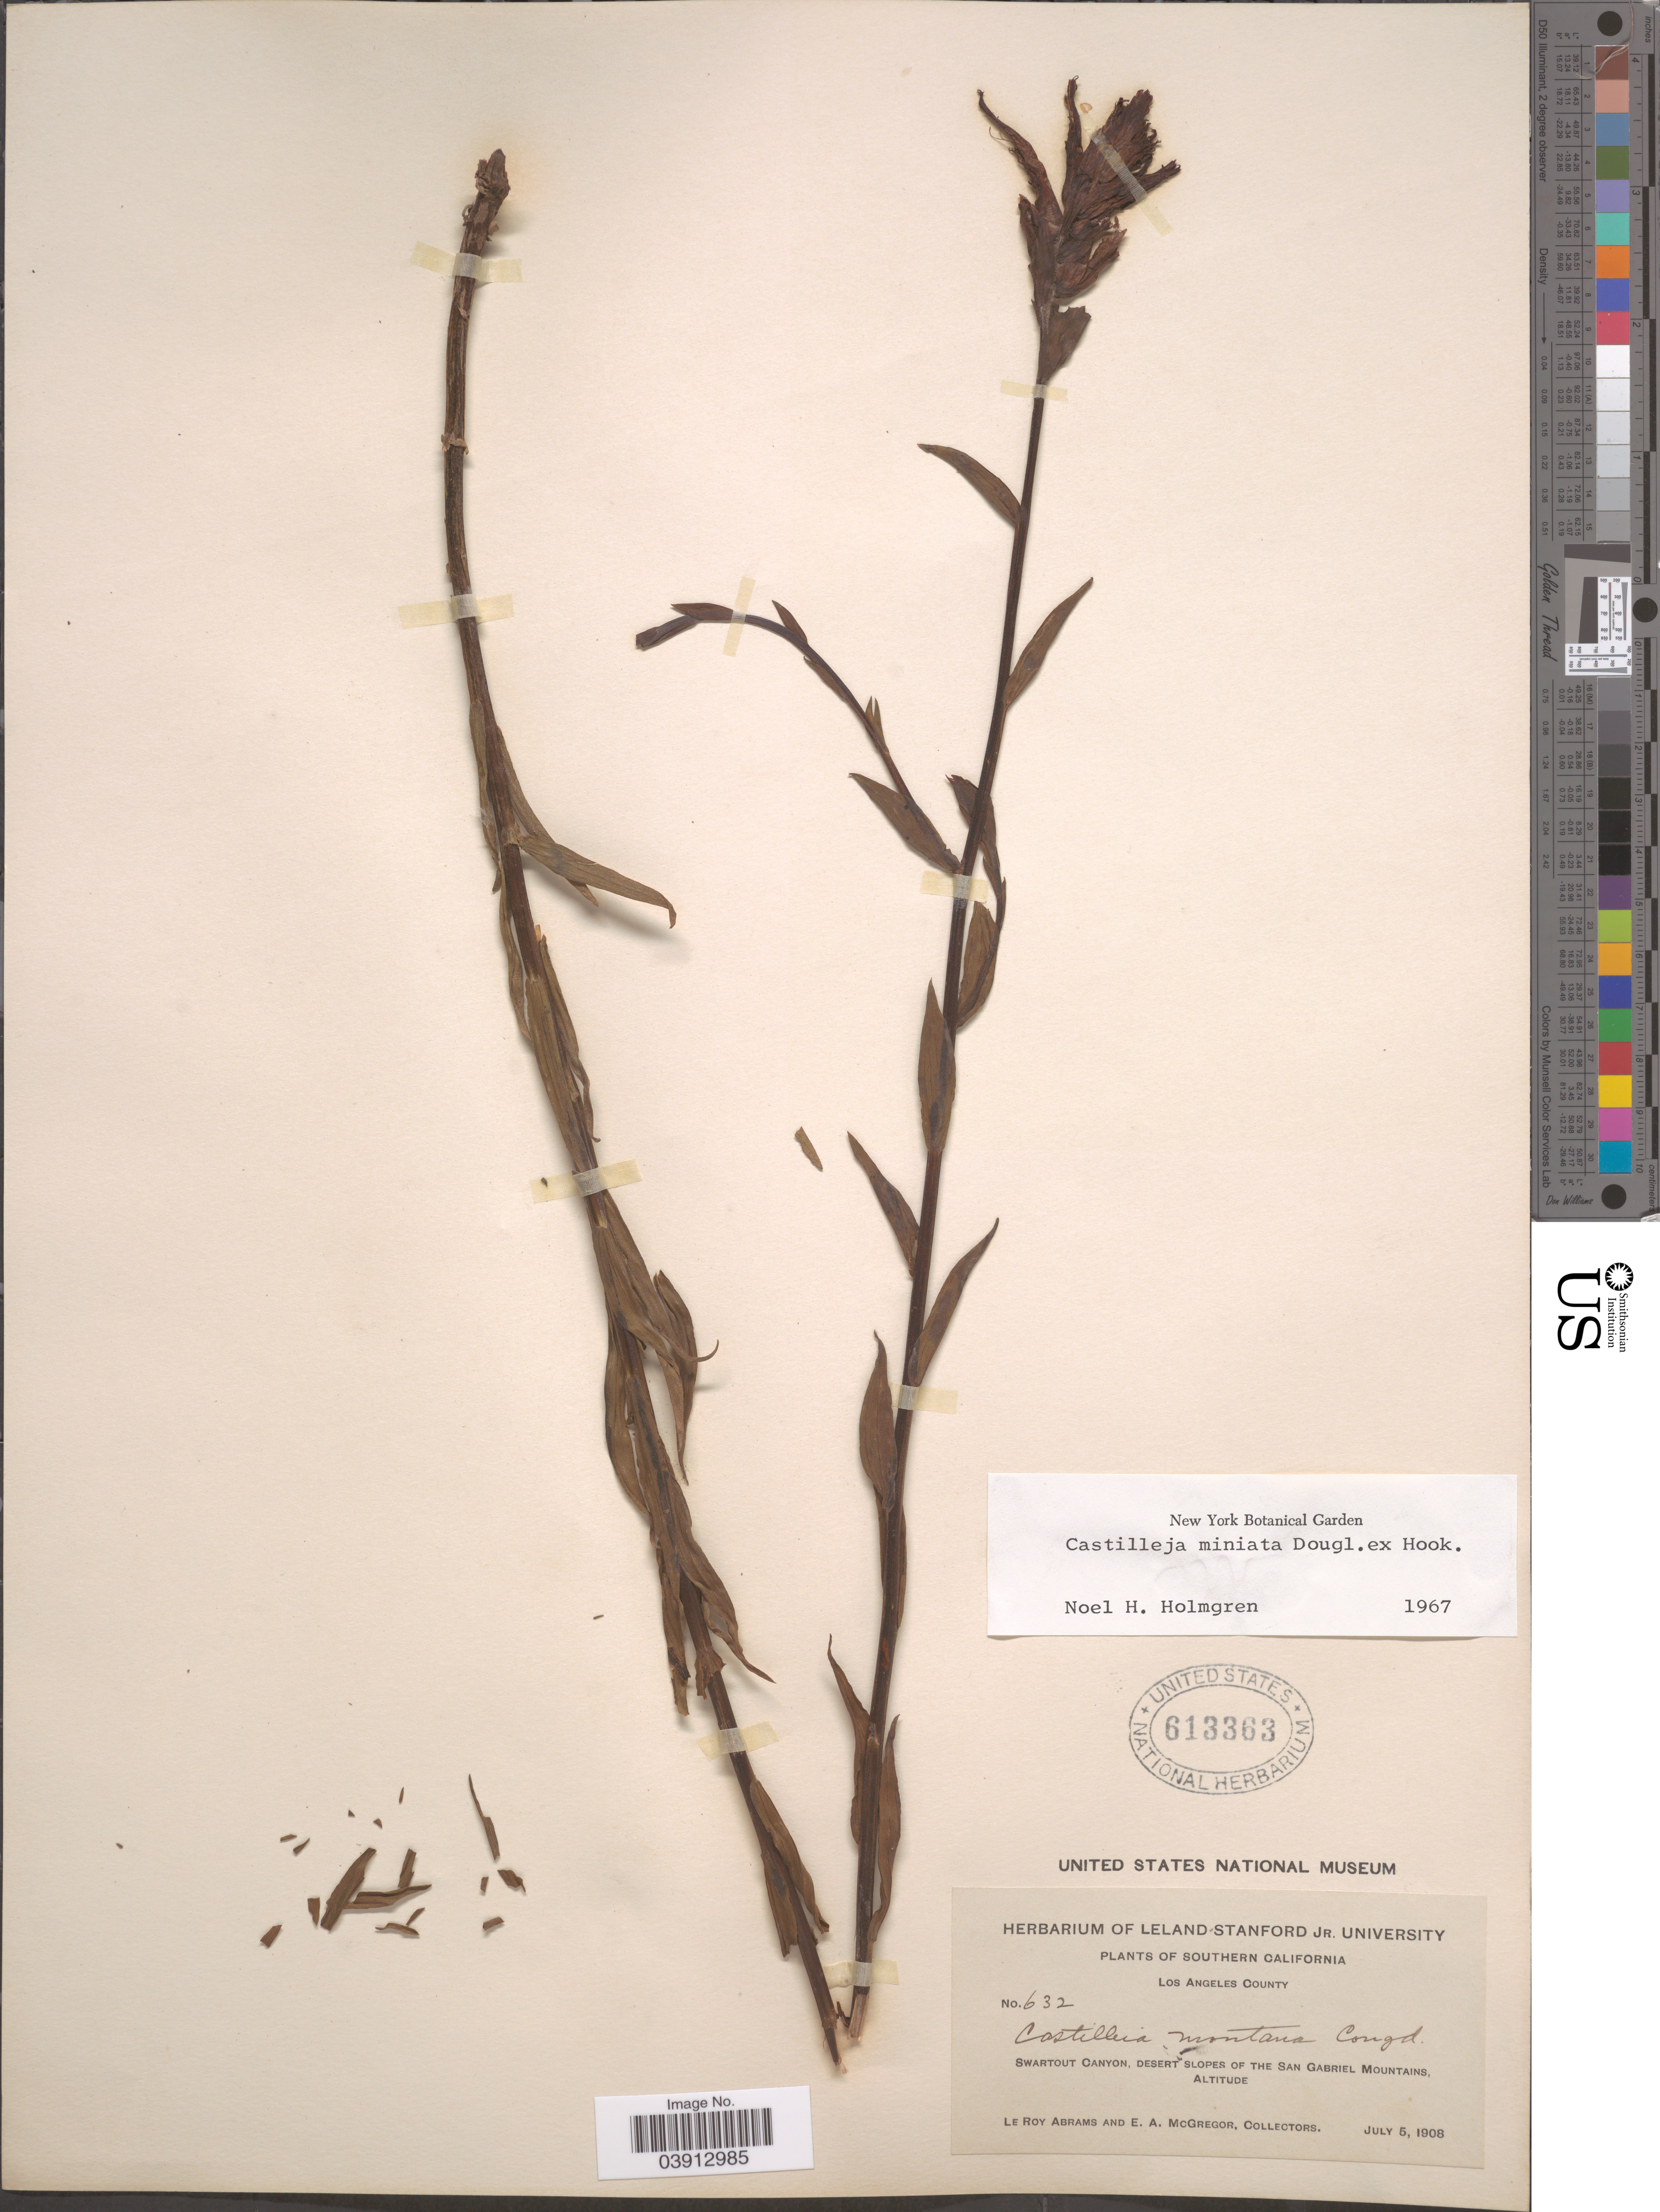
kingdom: Plantae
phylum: Tracheophyta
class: Magnoliopsida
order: Lamiales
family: Orobanchaceae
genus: Castilleja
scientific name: Castilleja miniata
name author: Douglas ex Hook.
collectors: L. Abrams & E. A. McGregor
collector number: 632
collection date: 1908-07-05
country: United States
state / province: California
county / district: Los Angeles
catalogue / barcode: US 613363